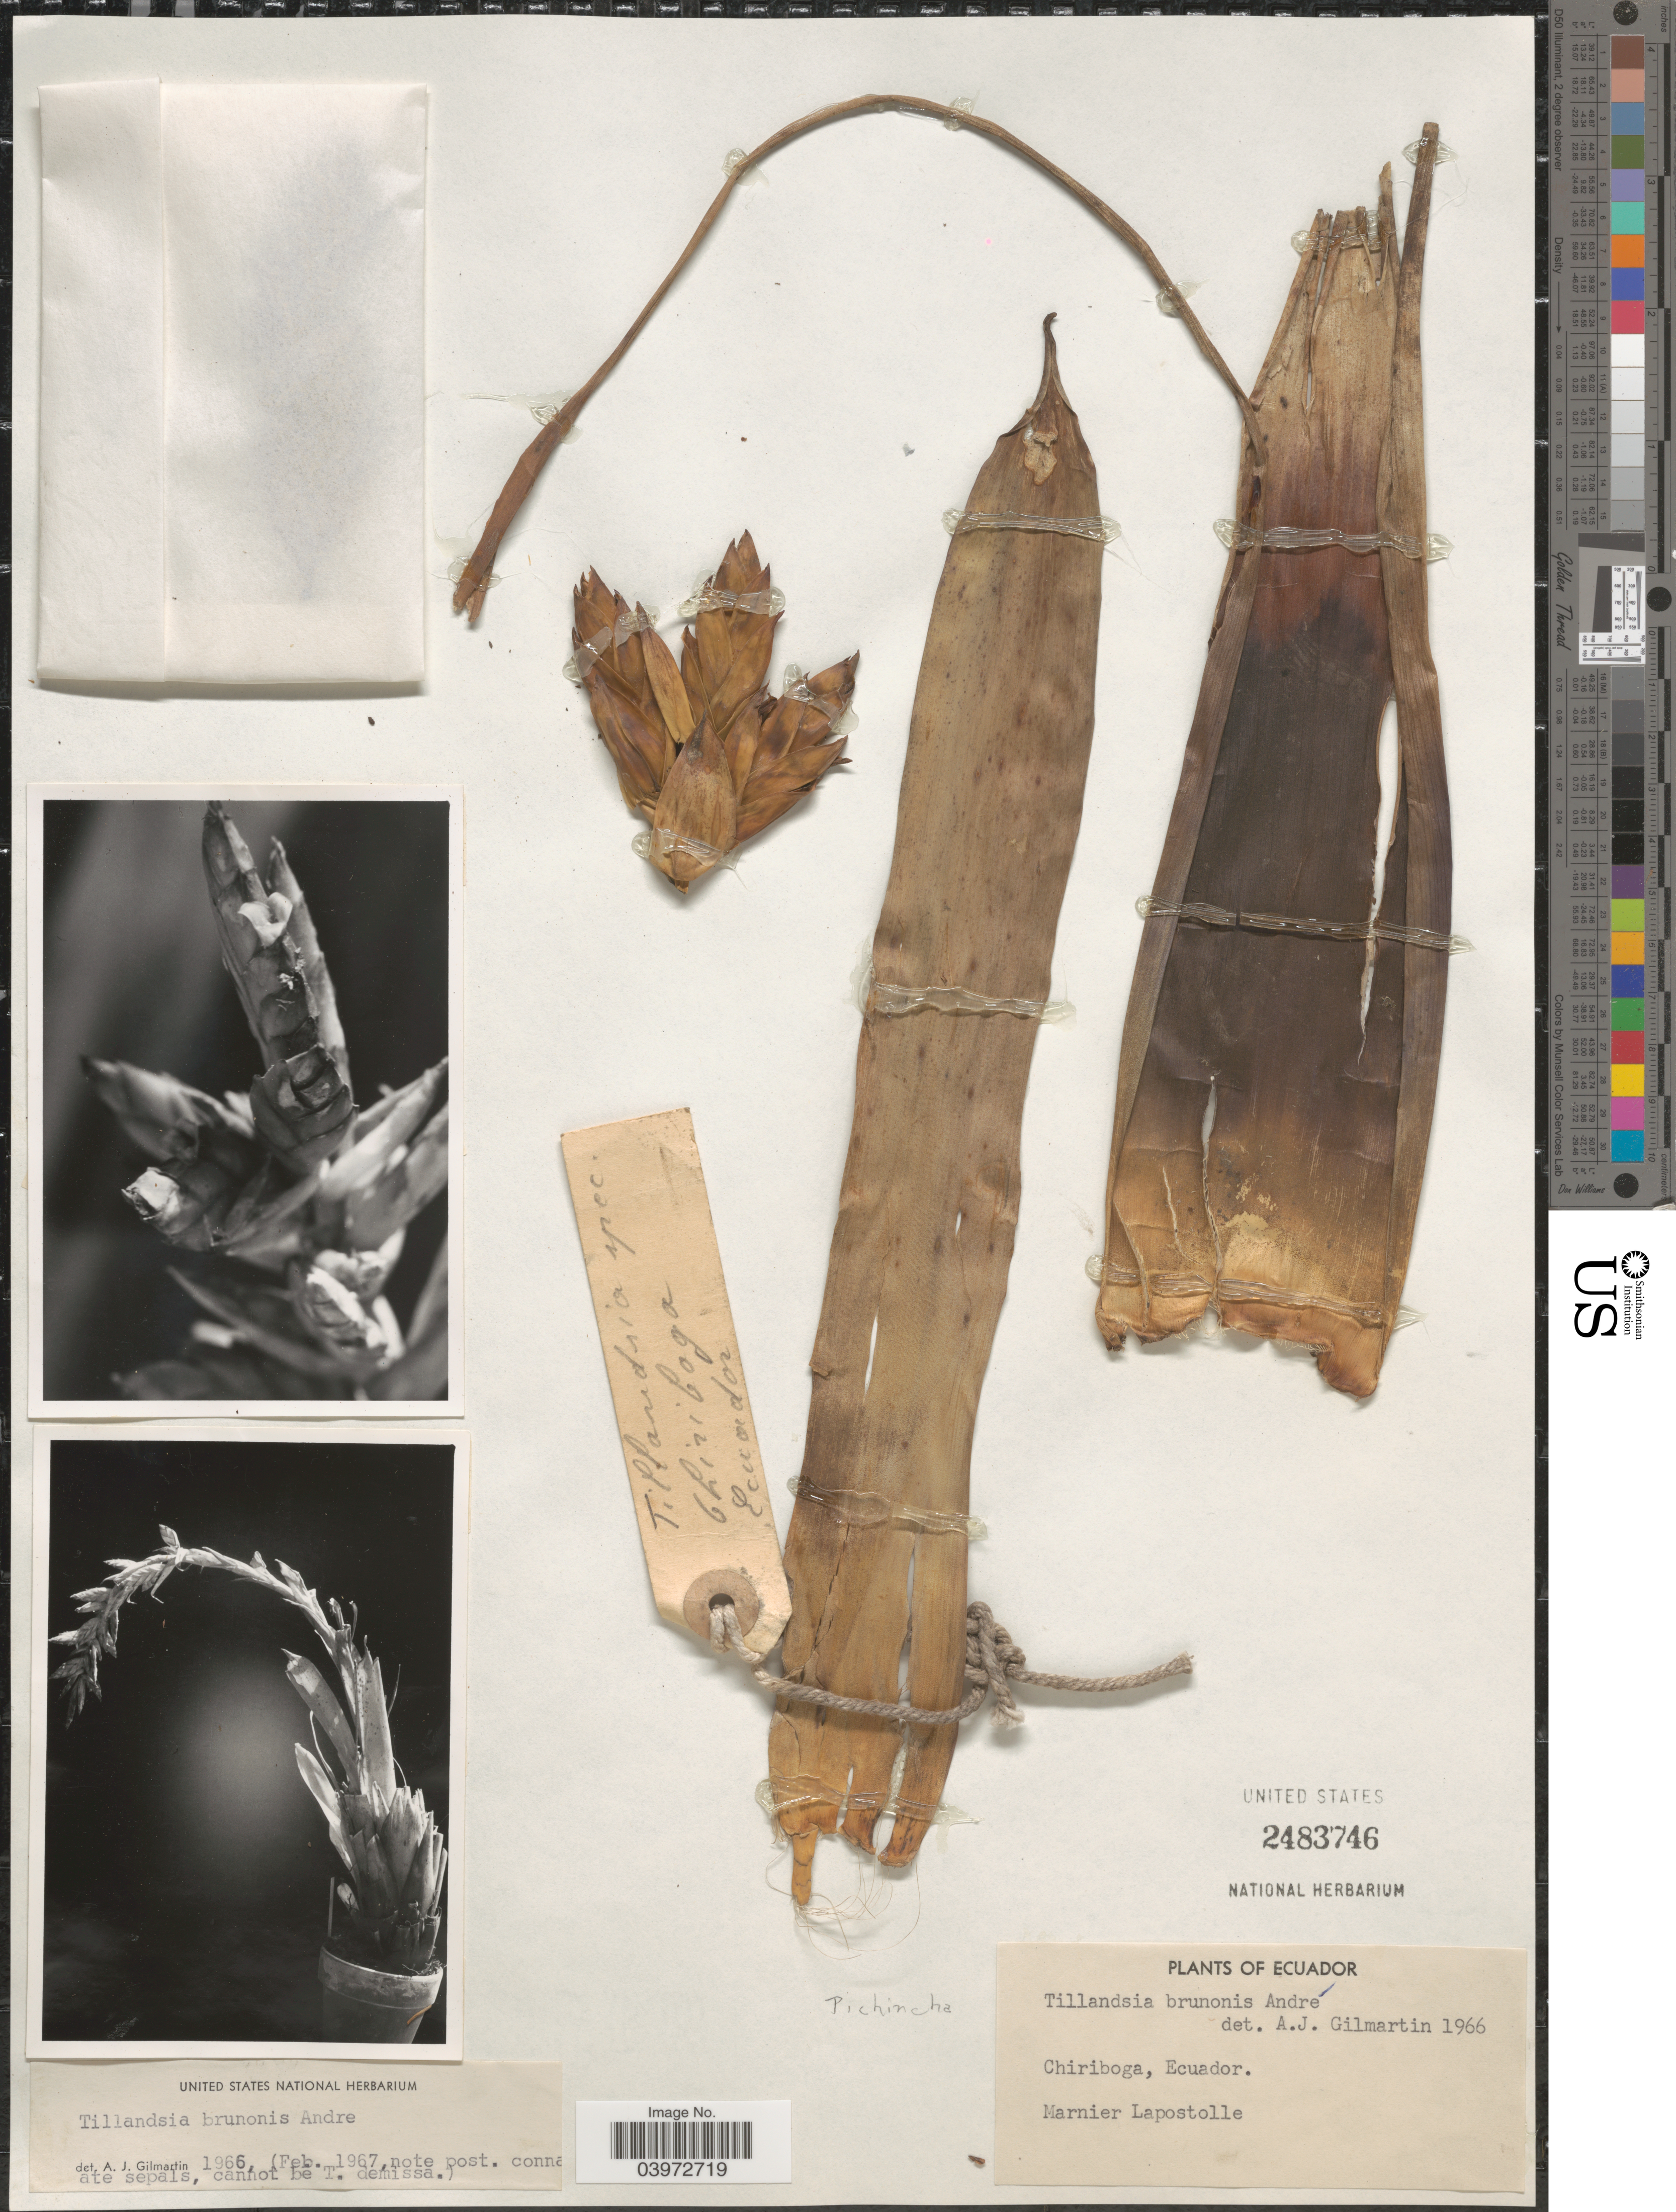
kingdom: Plantae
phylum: Tracheophyta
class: Liliopsida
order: Poales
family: Bromeliaceae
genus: Tillandsia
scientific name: Tillandsia brunonis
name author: André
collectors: -- Marnier-Lapostolle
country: Ecuador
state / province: Pichincha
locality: Chiriboga.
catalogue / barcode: US 2483746